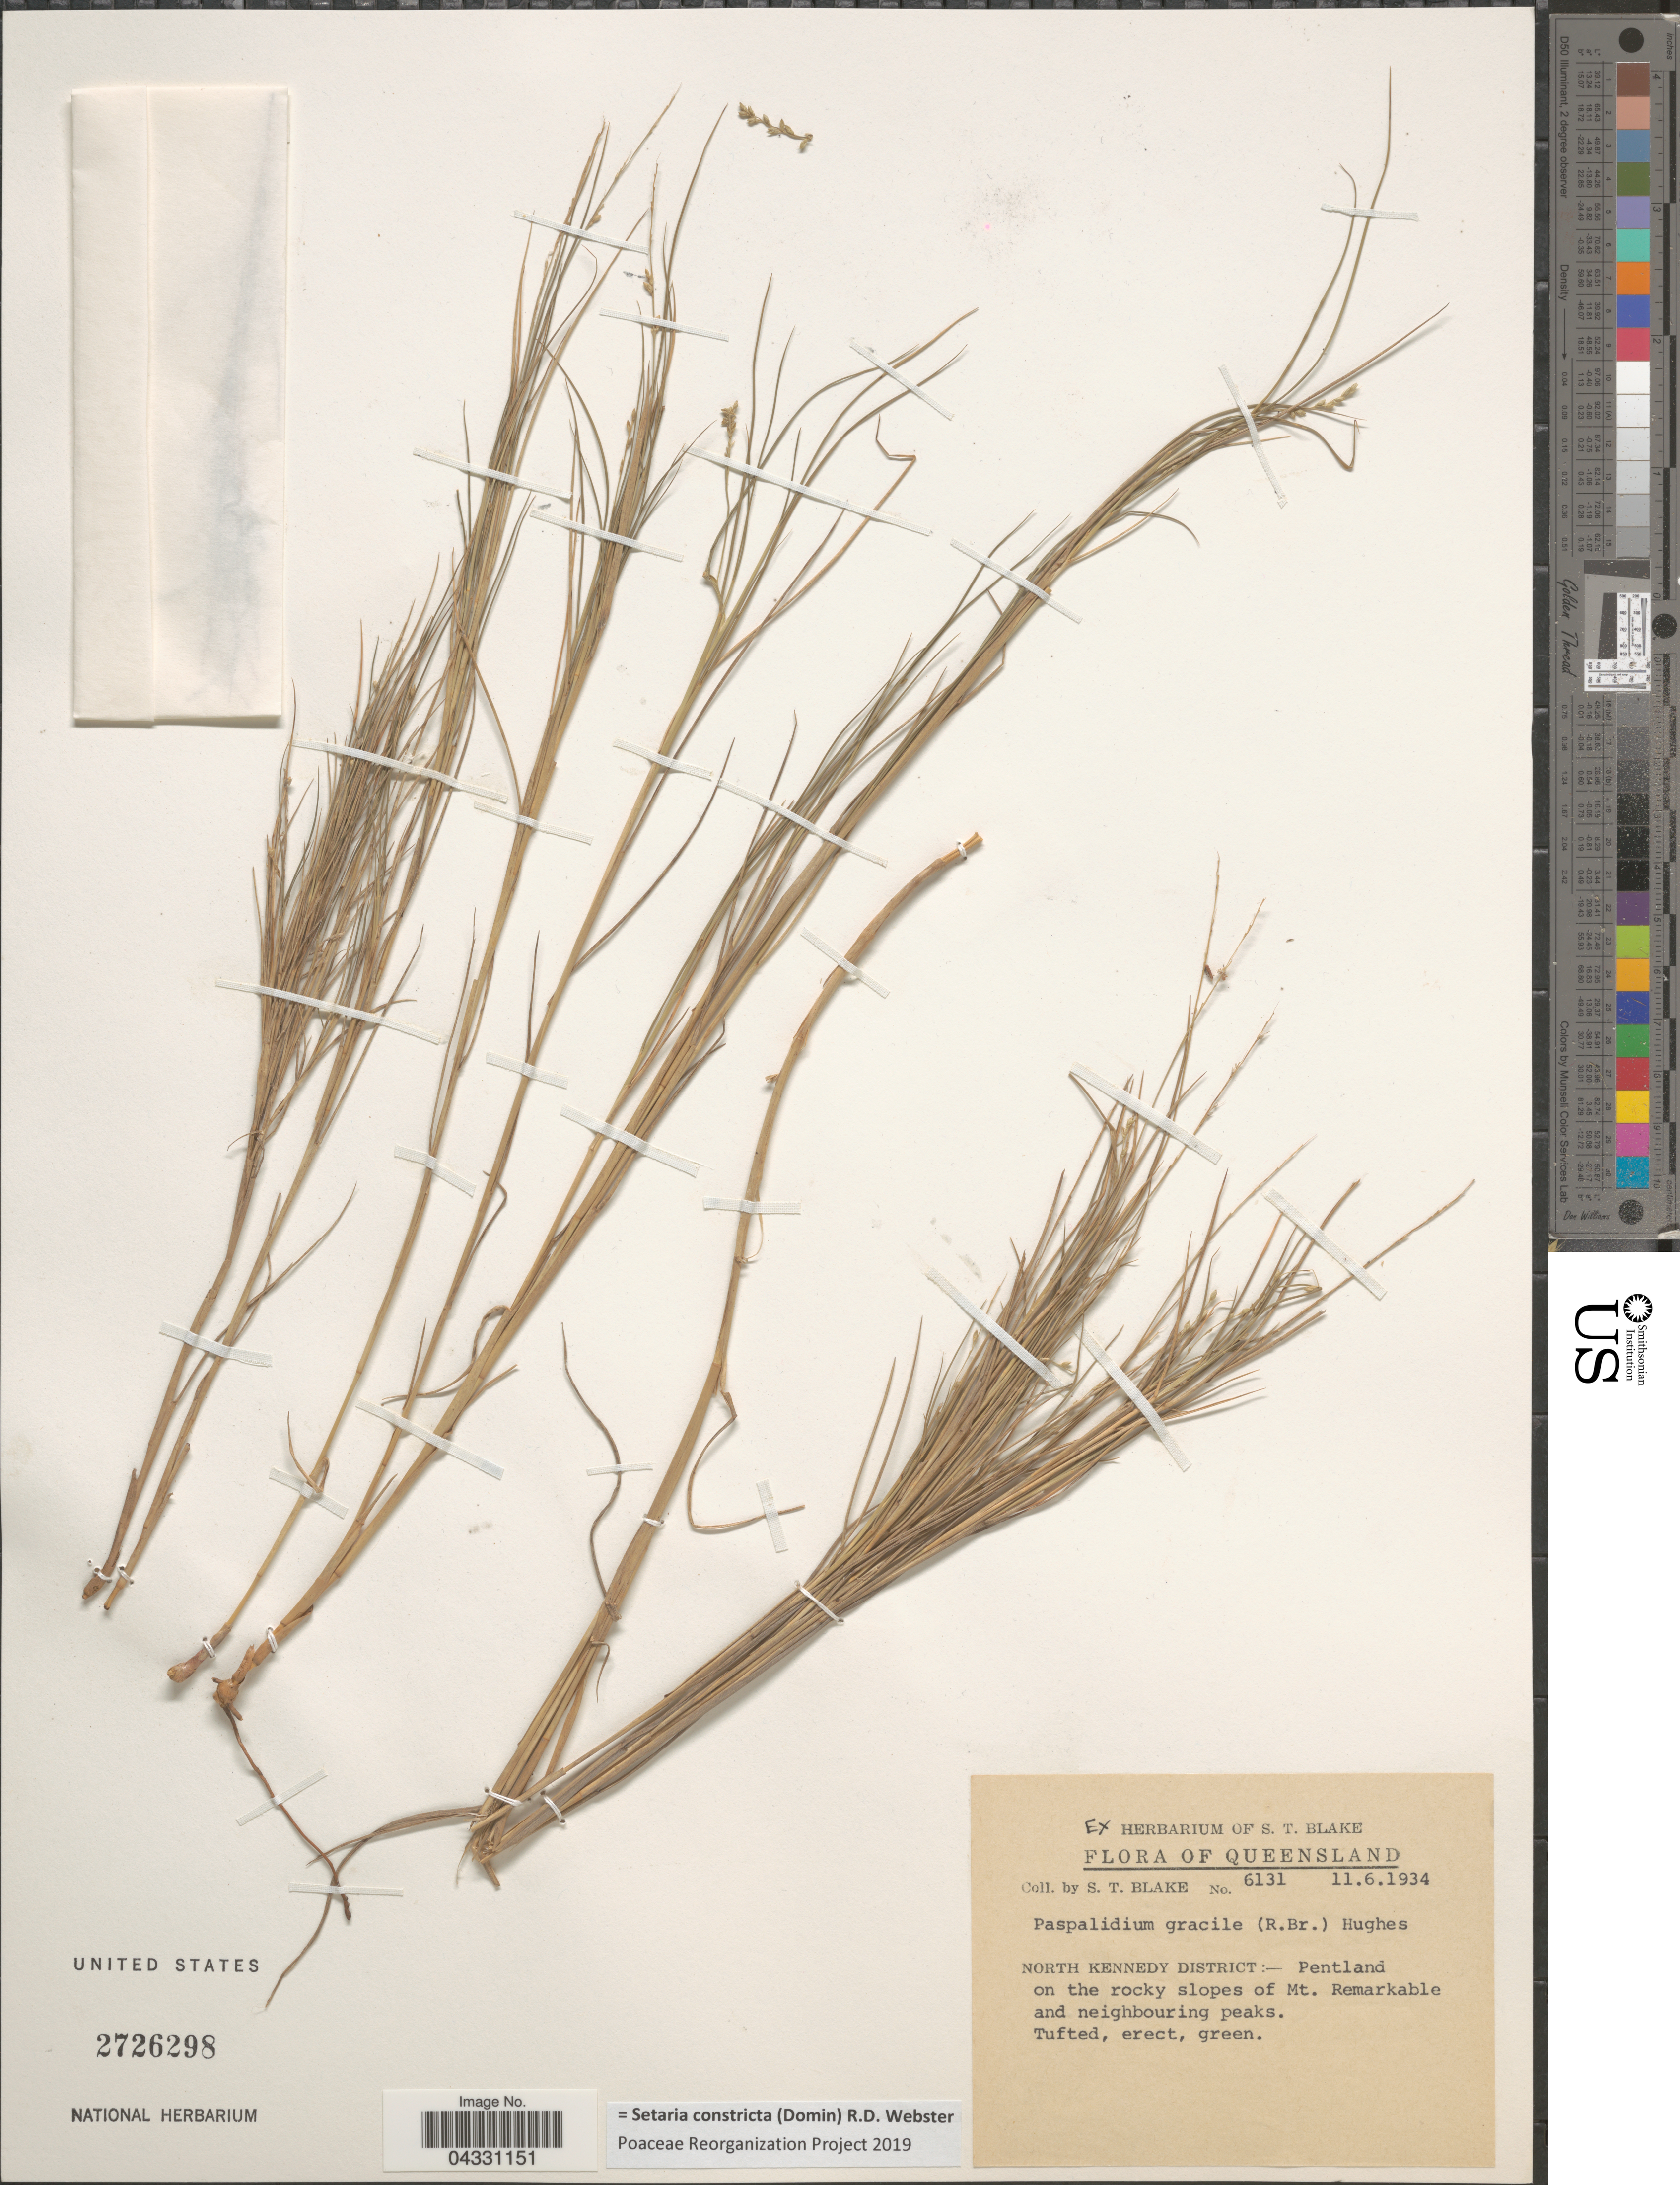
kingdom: Plantae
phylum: Tracheophyta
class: Liliopsida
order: Poales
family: Poaceae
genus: Setaria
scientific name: Setaria constricta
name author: (Domin) R.D. Webster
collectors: S. T. Blake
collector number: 6131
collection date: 1934-06-11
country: Australia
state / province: Queensland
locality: North Kennedy District:- Pentland on the rocky slopes of Mt. Remarkable and neighbouring peaks.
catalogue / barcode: US 2726298